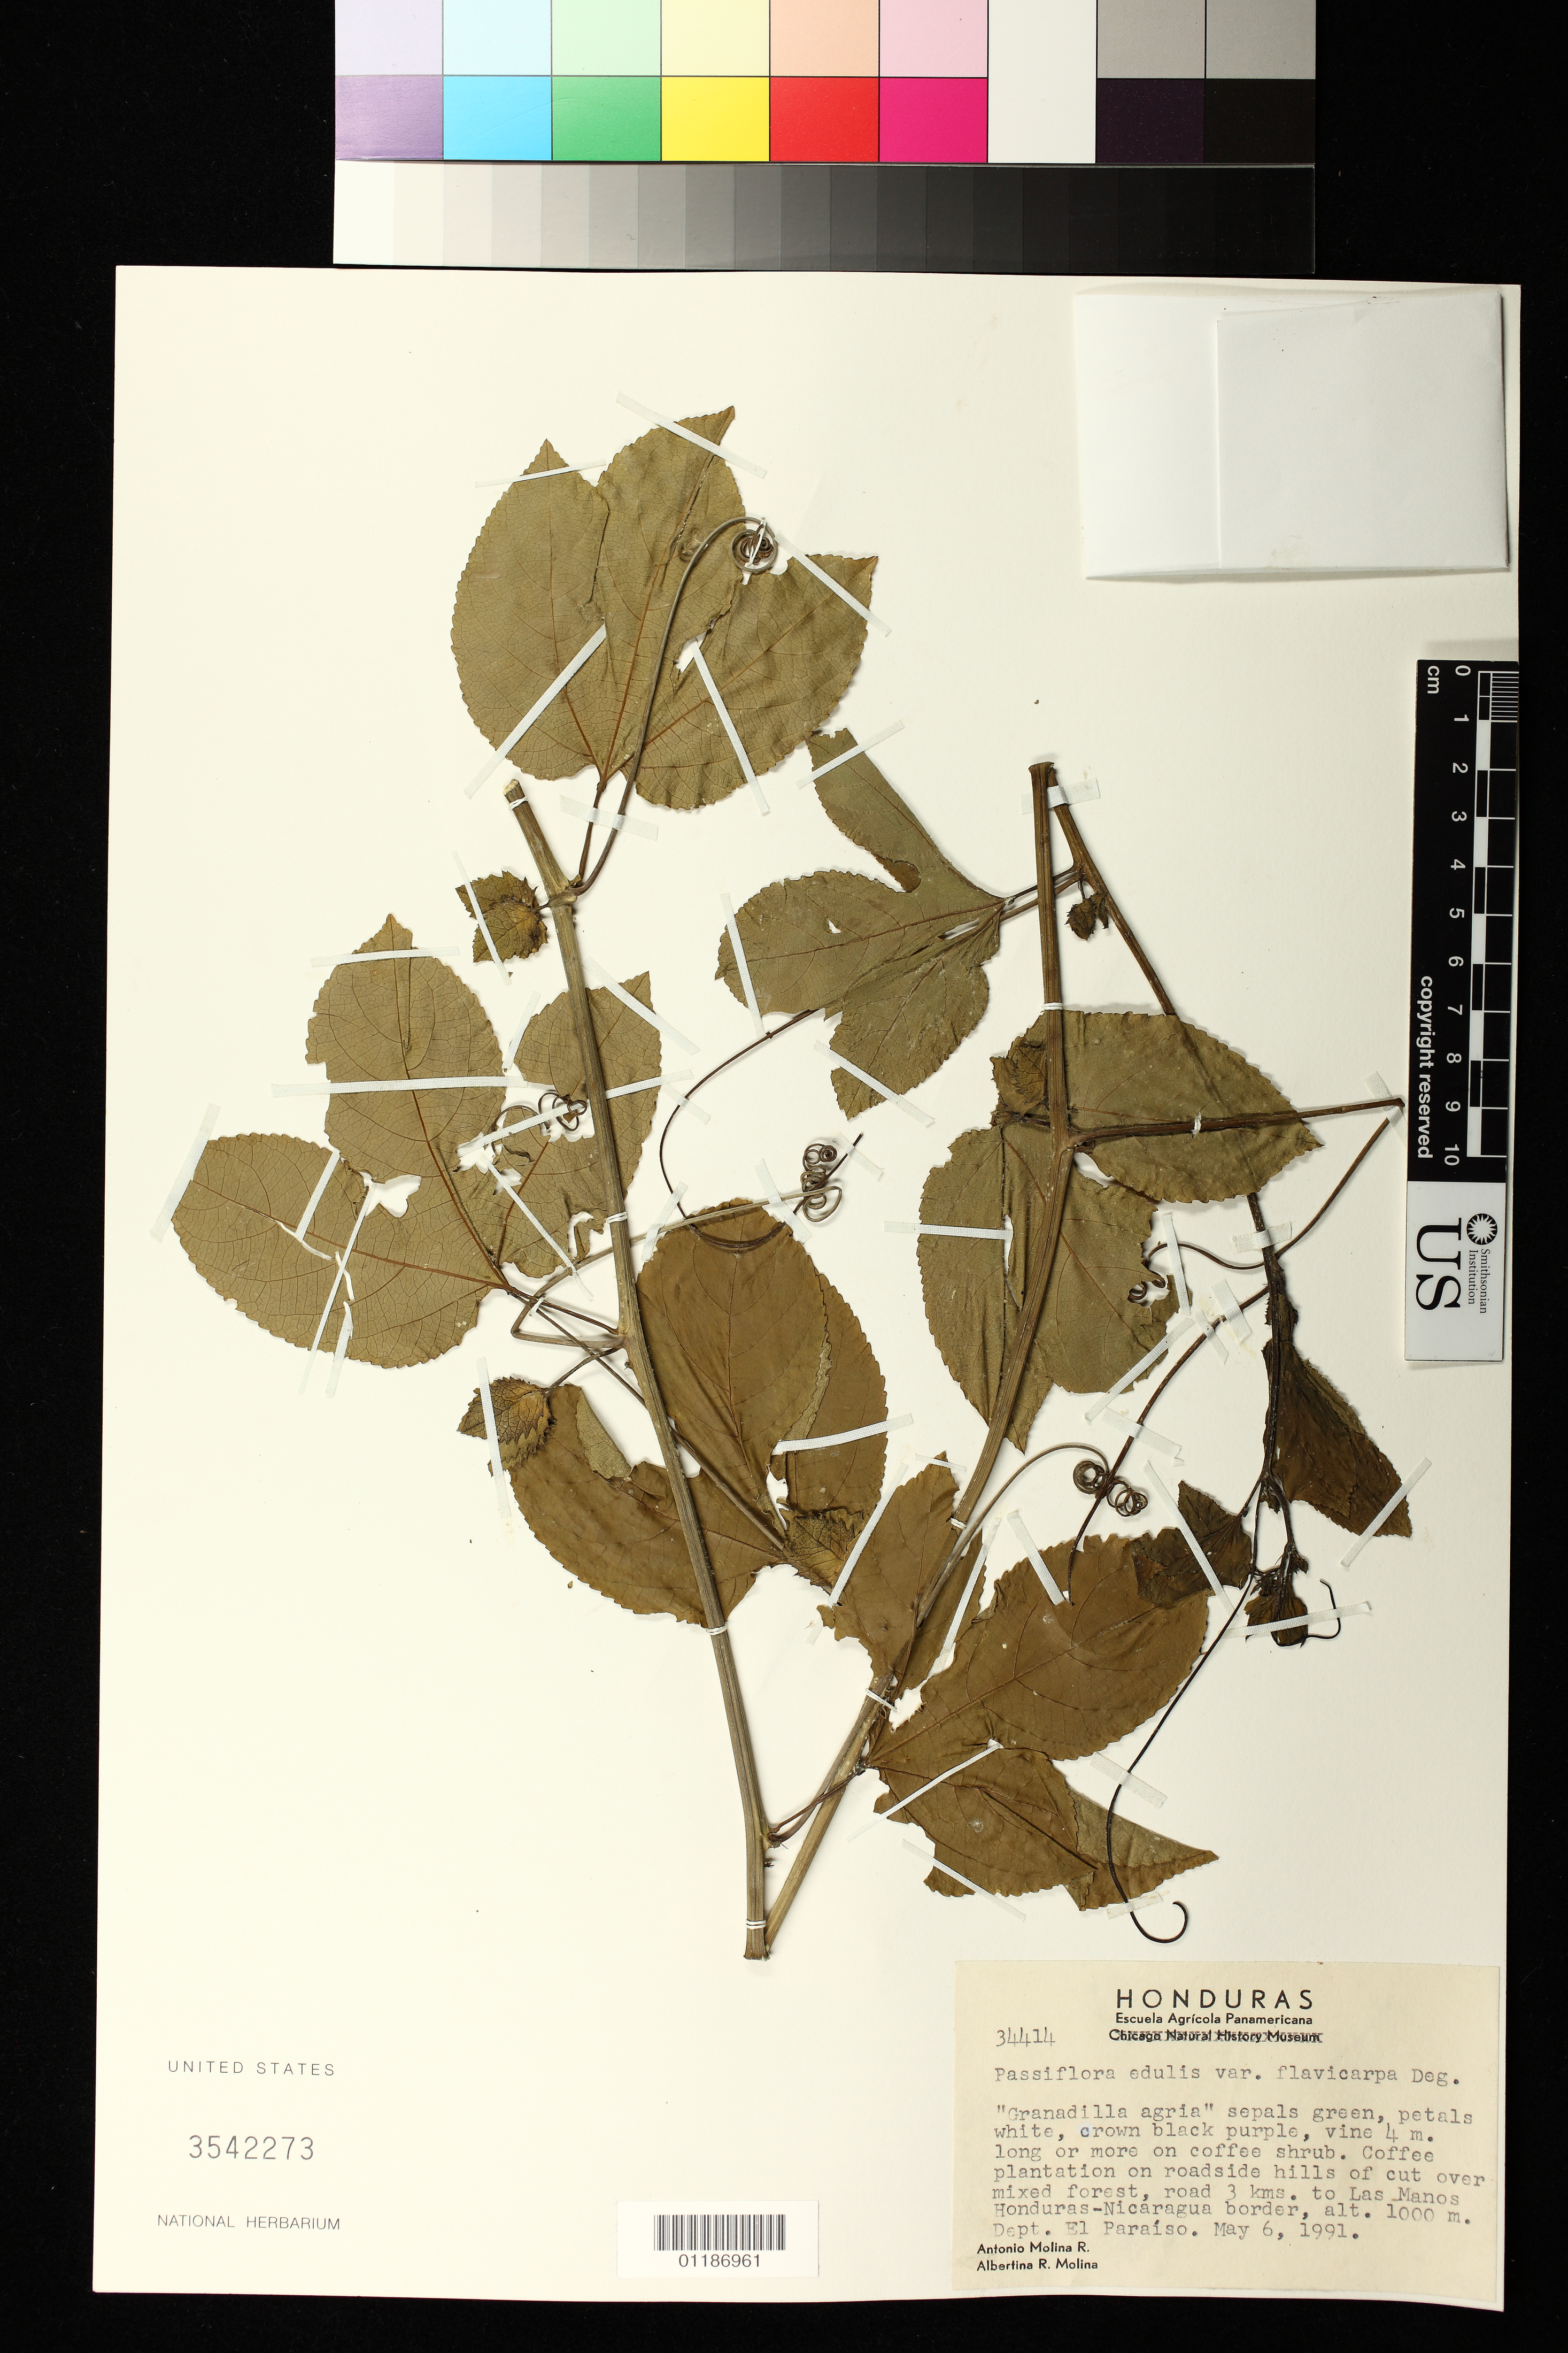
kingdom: Plantae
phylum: Tracheophyta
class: Magnoliopsida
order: Malpighiales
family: Passifloraceae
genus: Passiflora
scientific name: Passiflora edulis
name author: Sims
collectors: A. Molina R. & A. R. Molina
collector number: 34414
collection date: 1991-05-06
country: Honduras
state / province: El Paraíso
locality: coffee plantation on roadside hills of cut over mixed forest, road 3 kms. to Las Manos Honduras-Nicaragua border.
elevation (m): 1000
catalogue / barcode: US 3542273